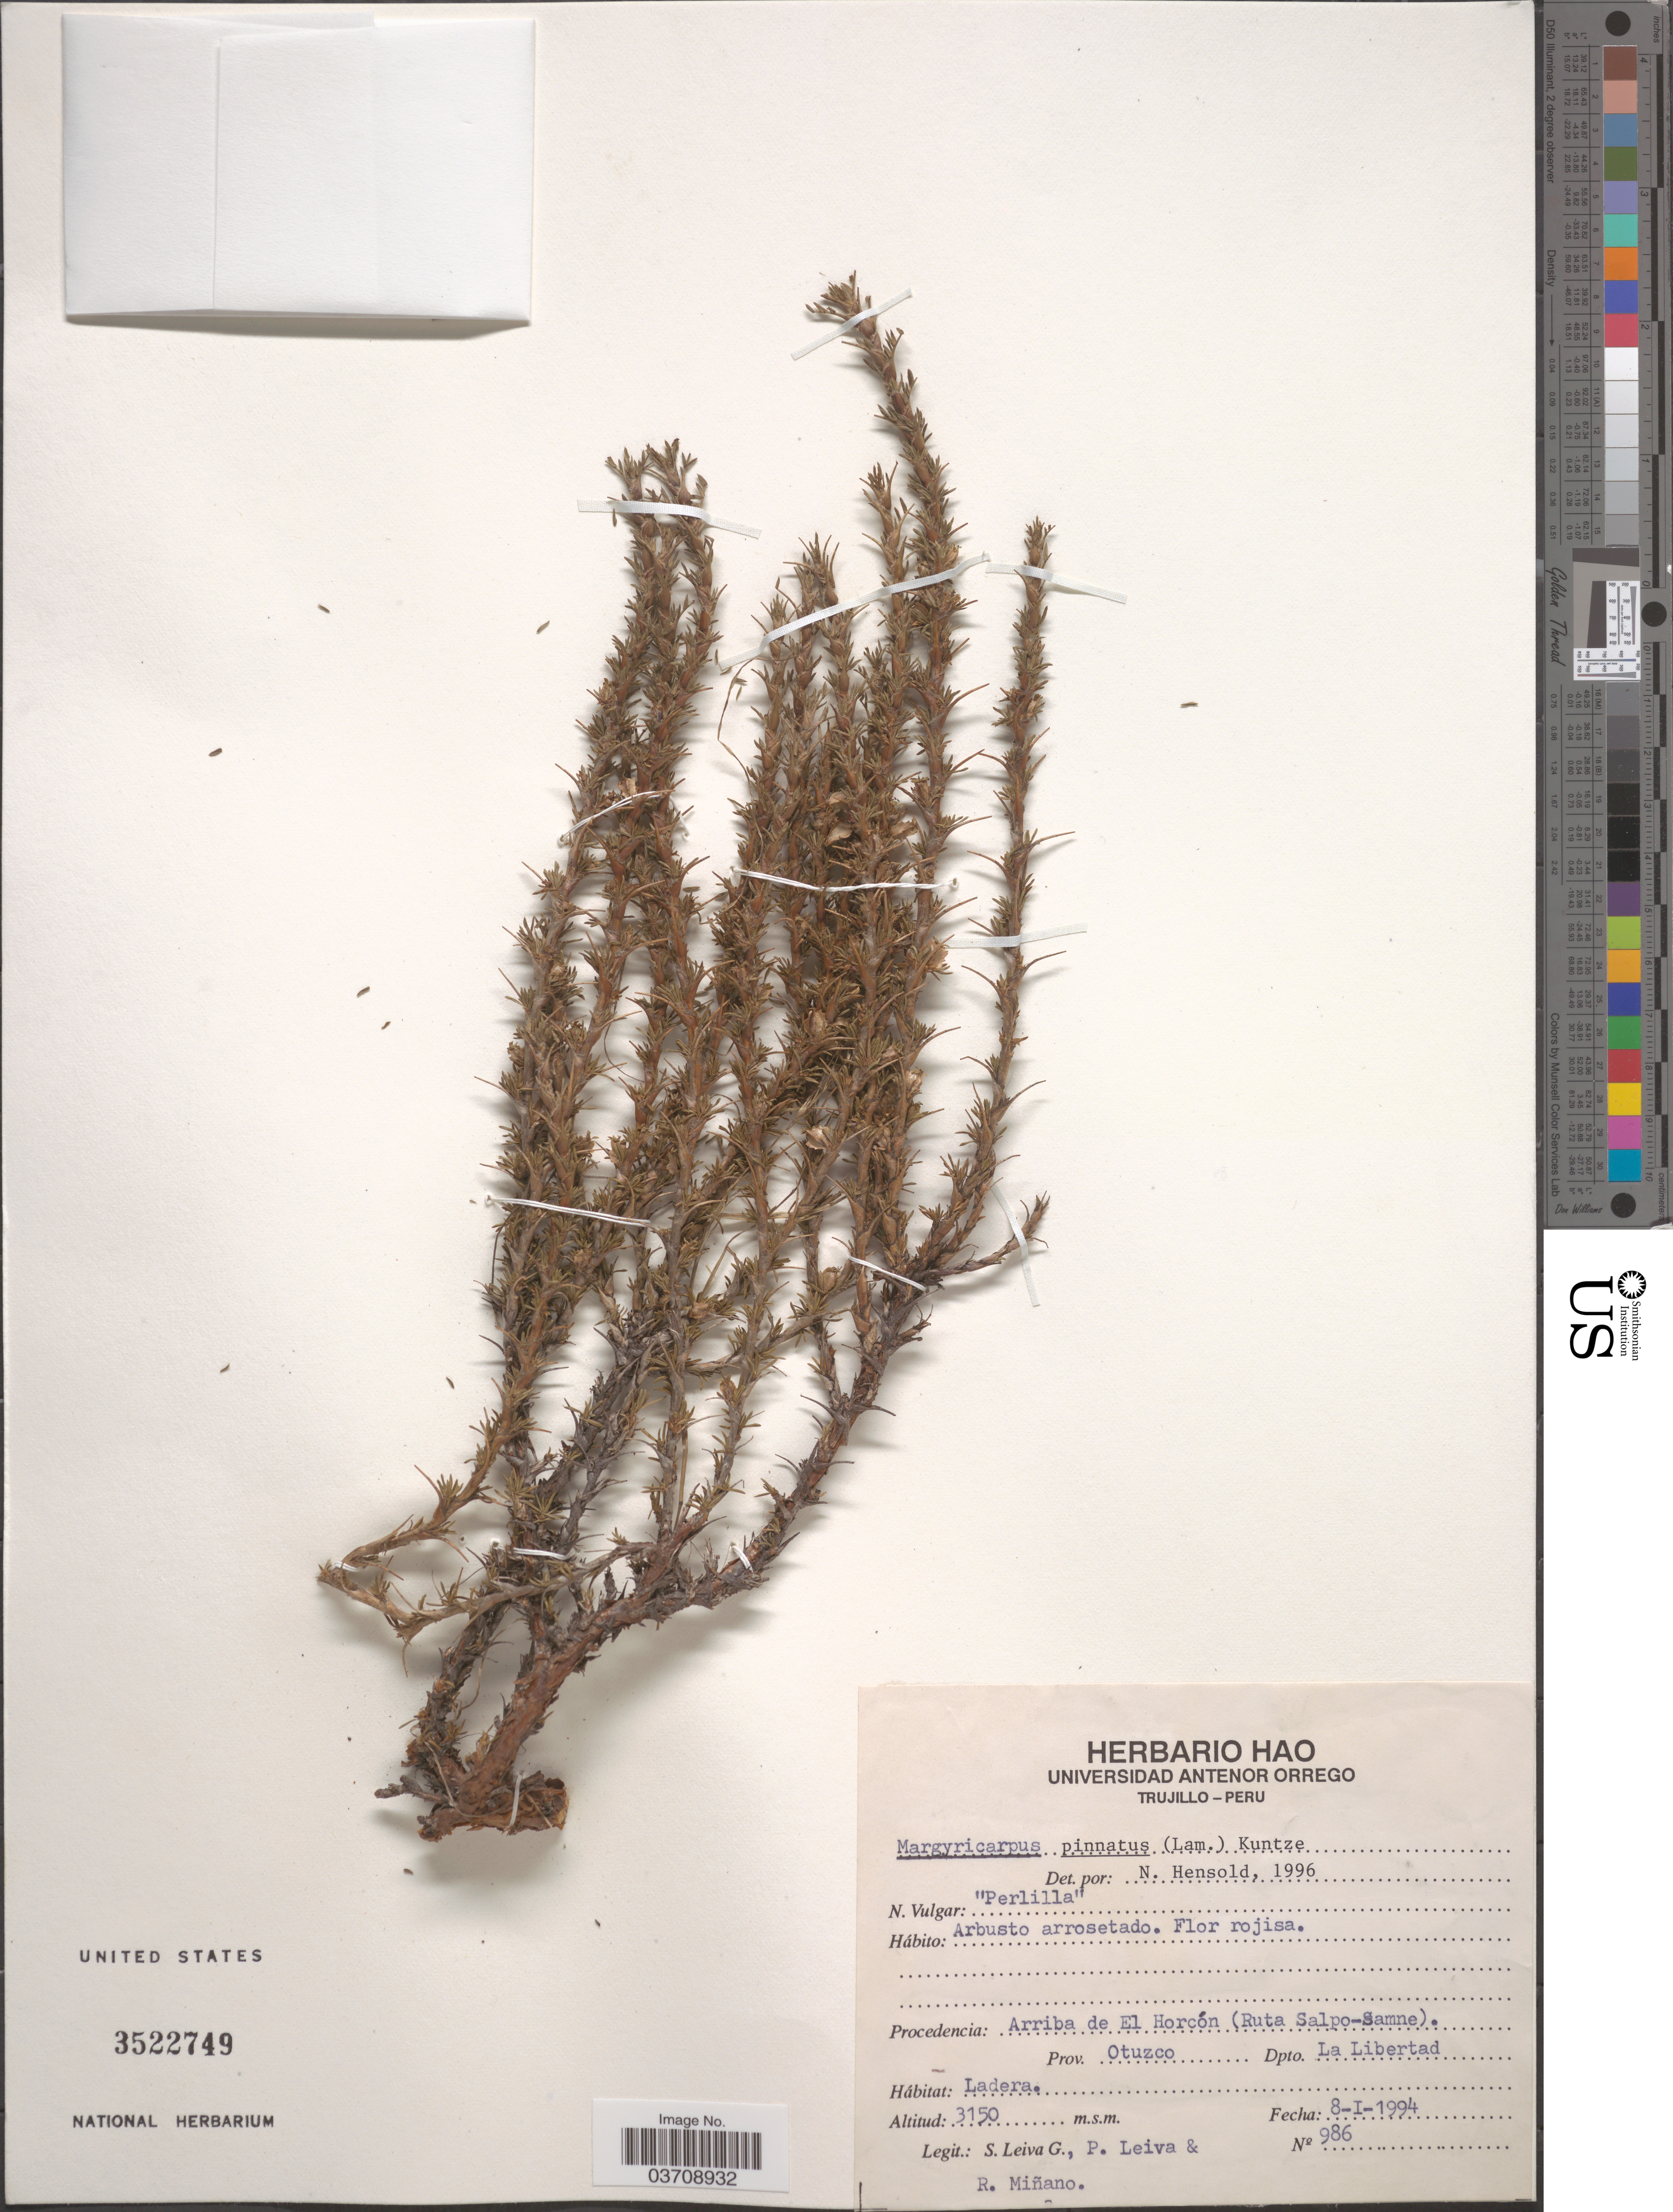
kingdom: Plantae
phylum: Tracheophyta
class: Magnoliopsida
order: Rosales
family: Rosaceae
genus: Margyricarpus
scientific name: Margyricarpus pinnatus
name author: (Lam.) Kuntze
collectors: S. Leiva G., P. Leiva & R. Minano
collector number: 986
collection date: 1994-01-08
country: Peru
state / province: La Libertad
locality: Arriba de El Horcón (Ruta Salpo-Samne). Prov. Otuzco, Dpto. La Libertad.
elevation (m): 3150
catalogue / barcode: US 3522749